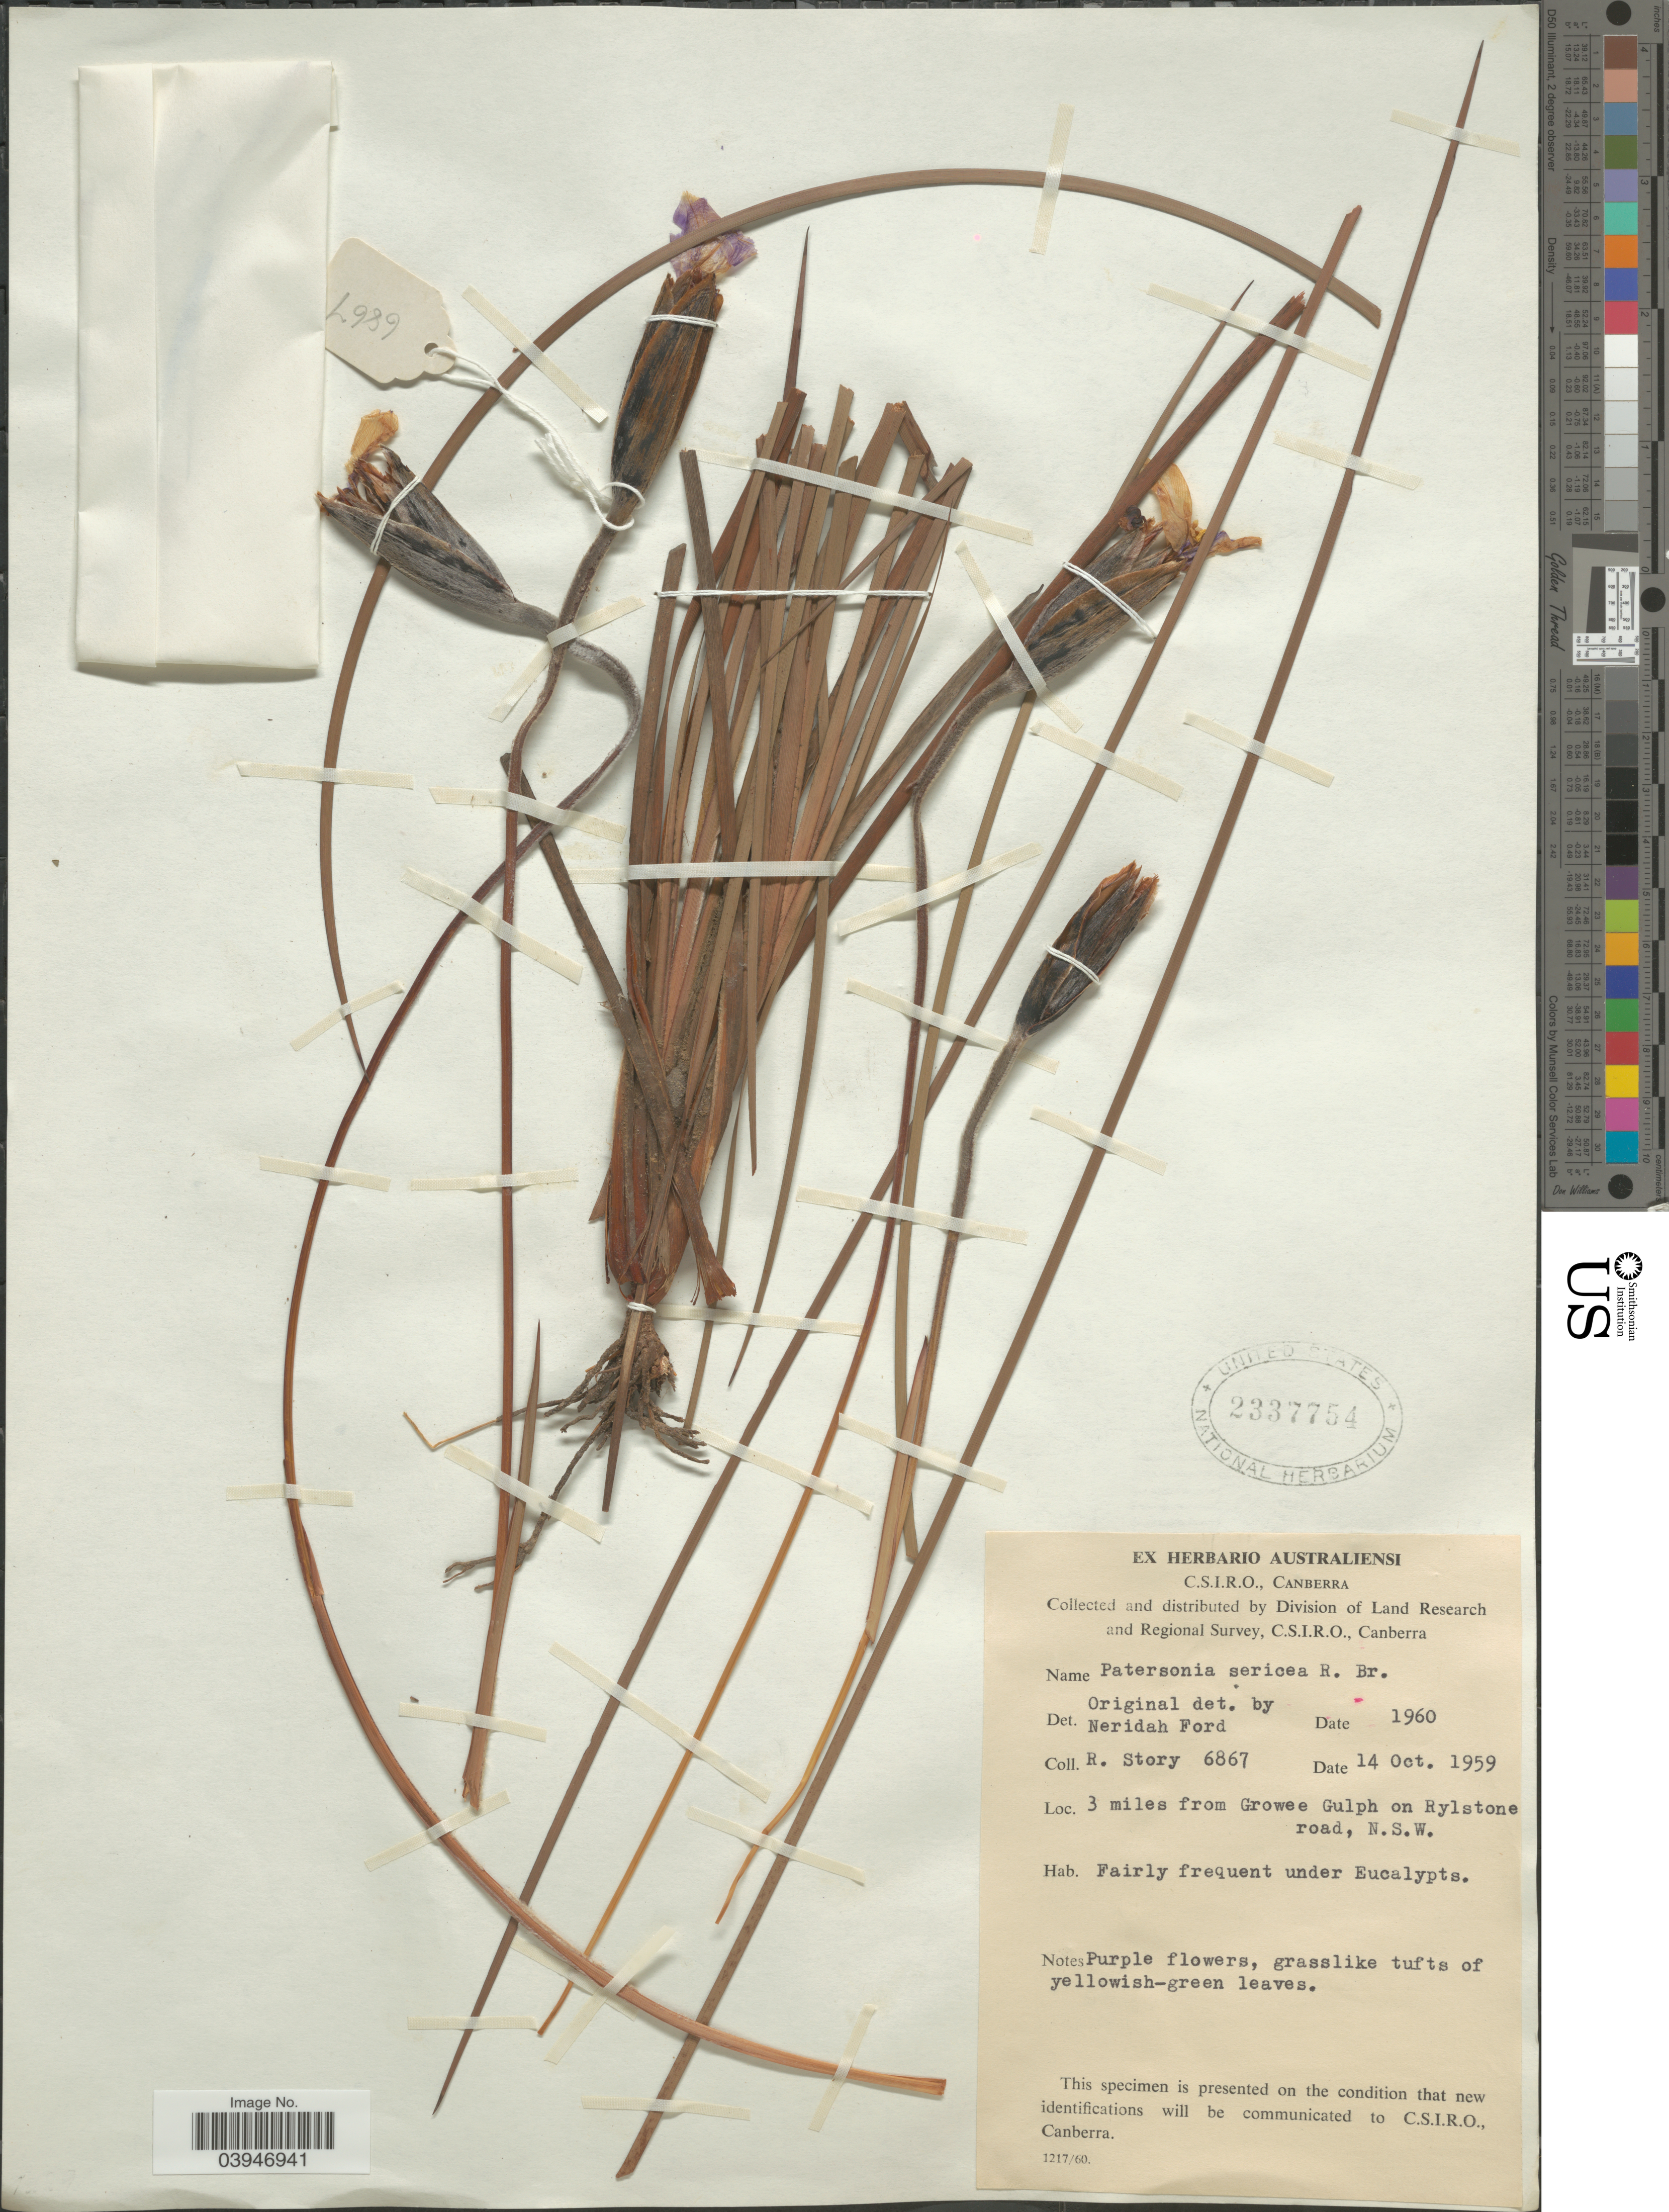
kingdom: Plantae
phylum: Tracheophyta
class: Liliopsida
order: Asparagales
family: Iridaceae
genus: Patersonia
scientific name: Patersonia sericea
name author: R. Br.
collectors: R. Story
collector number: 6867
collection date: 1959-10-14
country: Australia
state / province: New South Wales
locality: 3 miles from Growee Gulph on Rylstone road.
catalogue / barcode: US 2337754